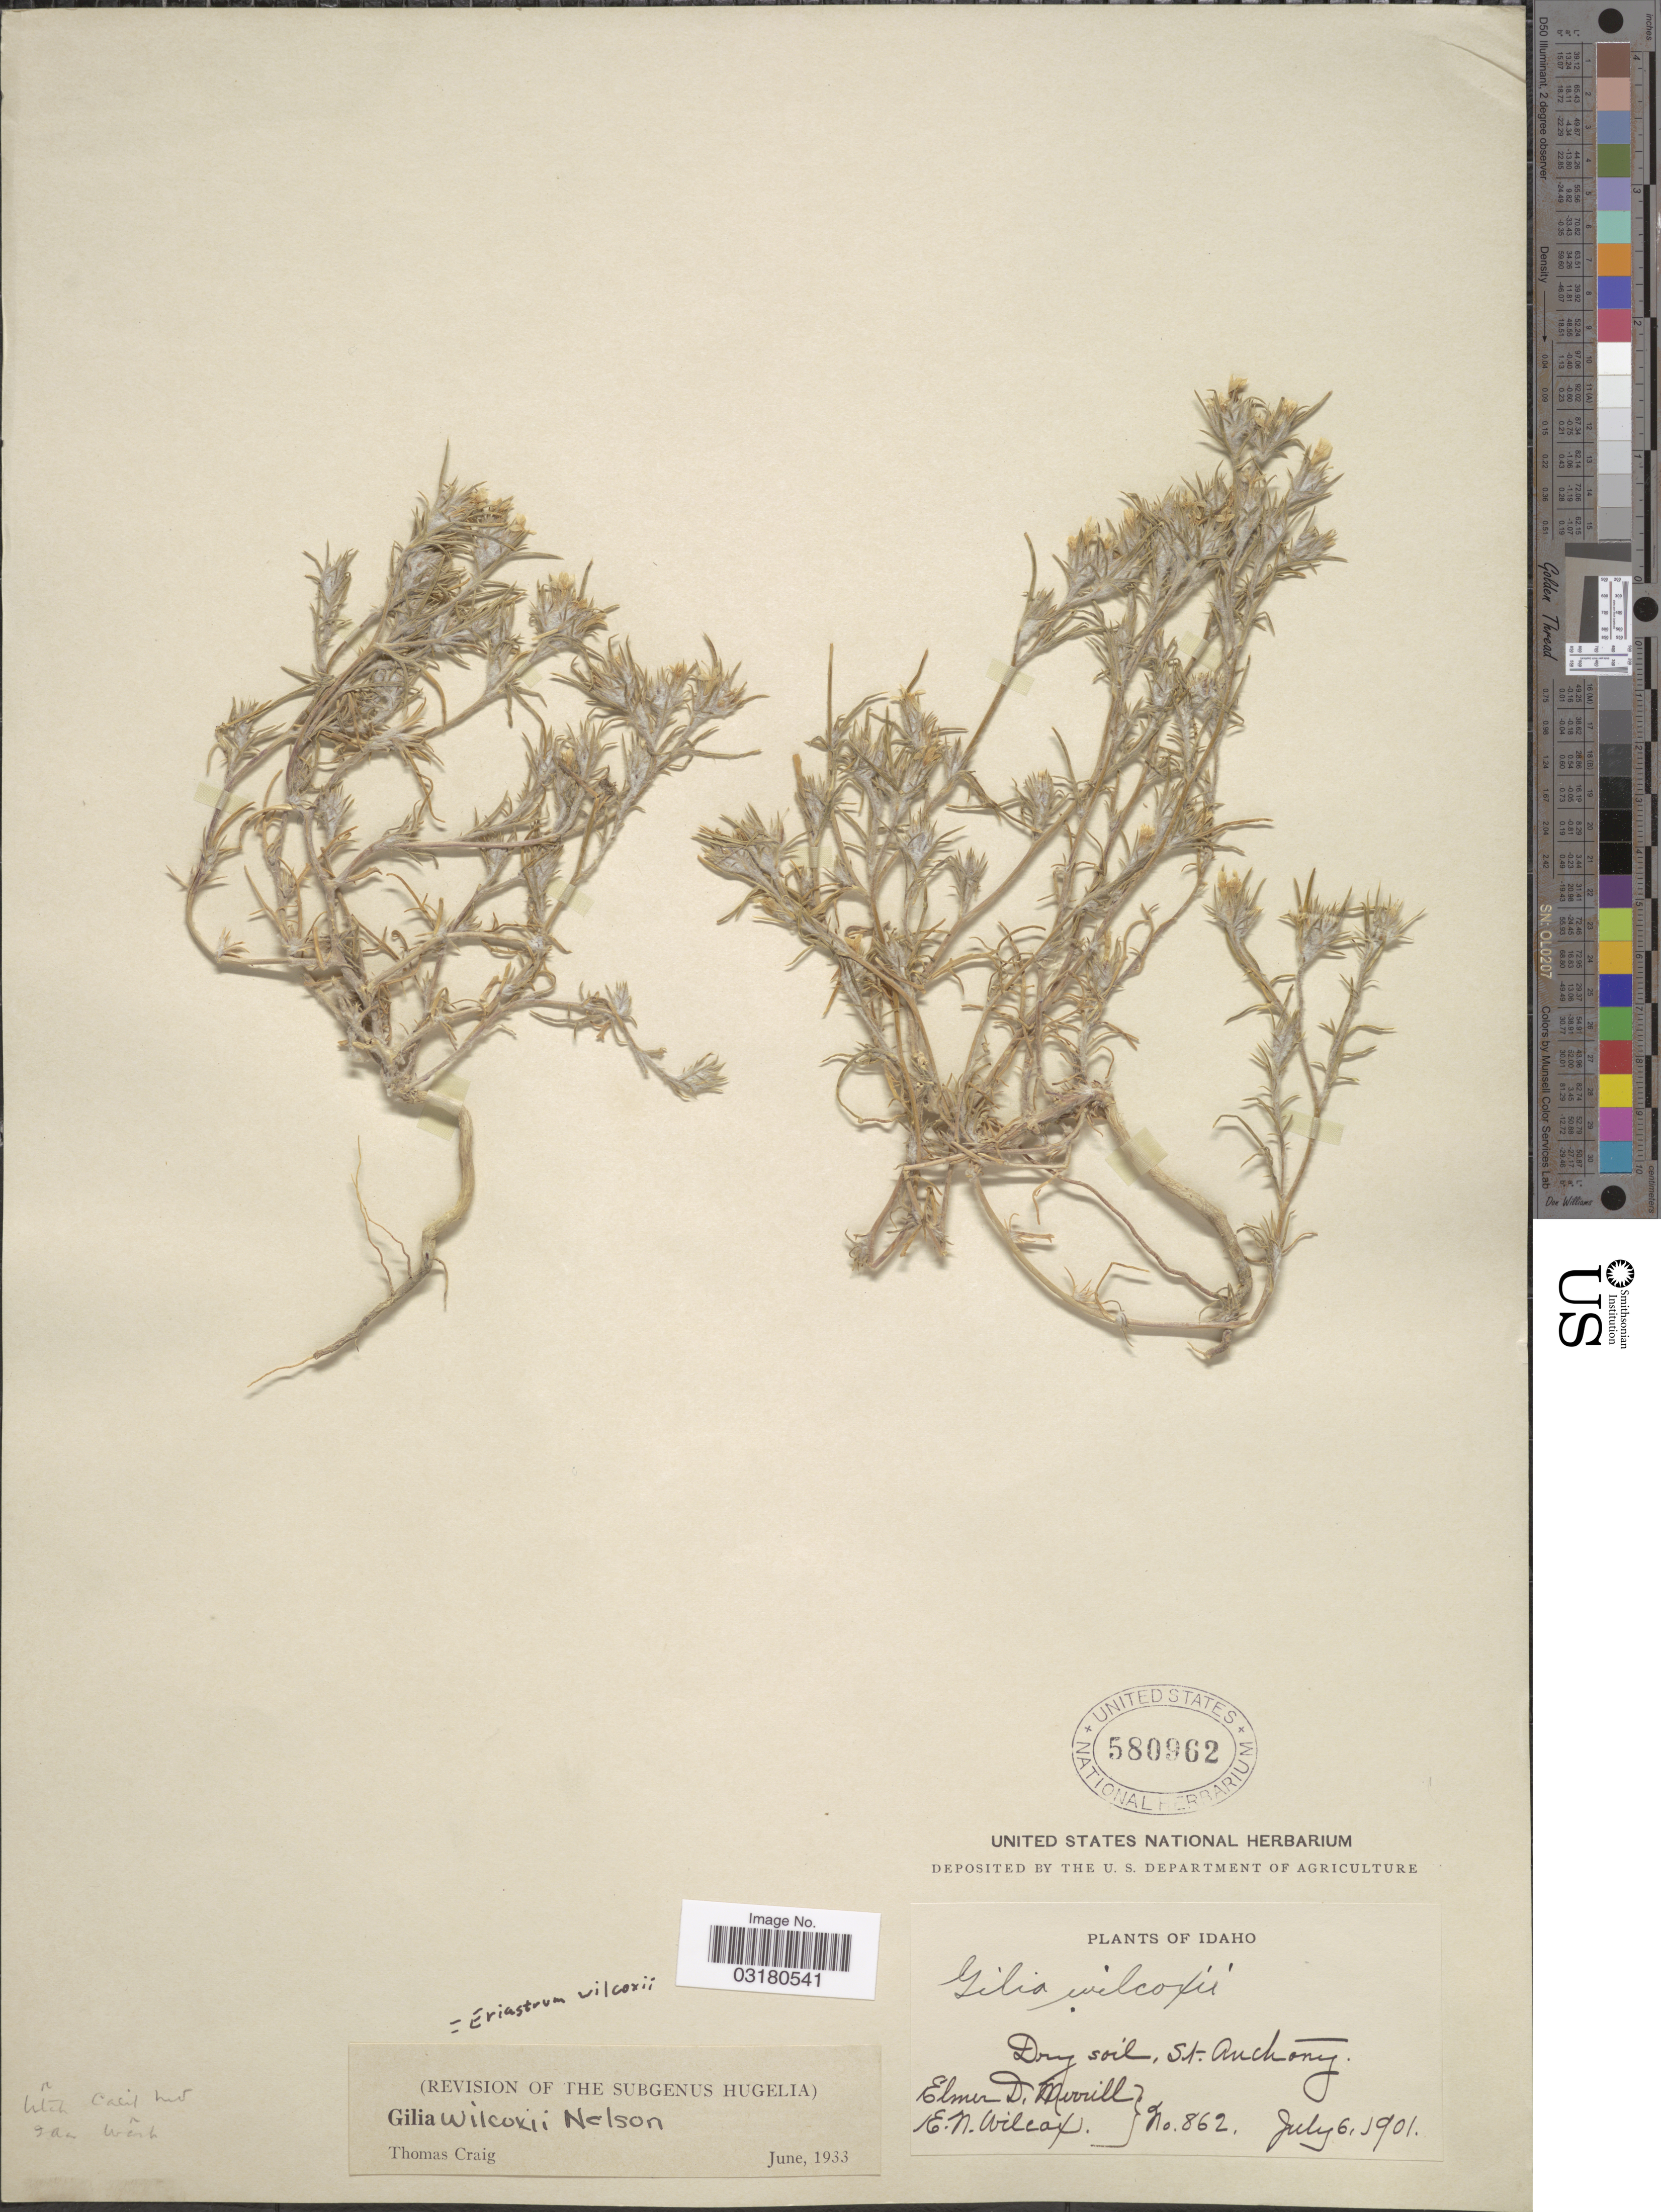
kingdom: Plantae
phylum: Tracheophyta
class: Magnoliopsida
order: Ericales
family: Polemoniaceae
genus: Eriastrum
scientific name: Eriastrum wilcoxii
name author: (A. Nelson) H. Mason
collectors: E. D. Merrill & E. Wilcox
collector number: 862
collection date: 1901-07-06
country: United States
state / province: Idaho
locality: St. Anthony.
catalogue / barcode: US 580962